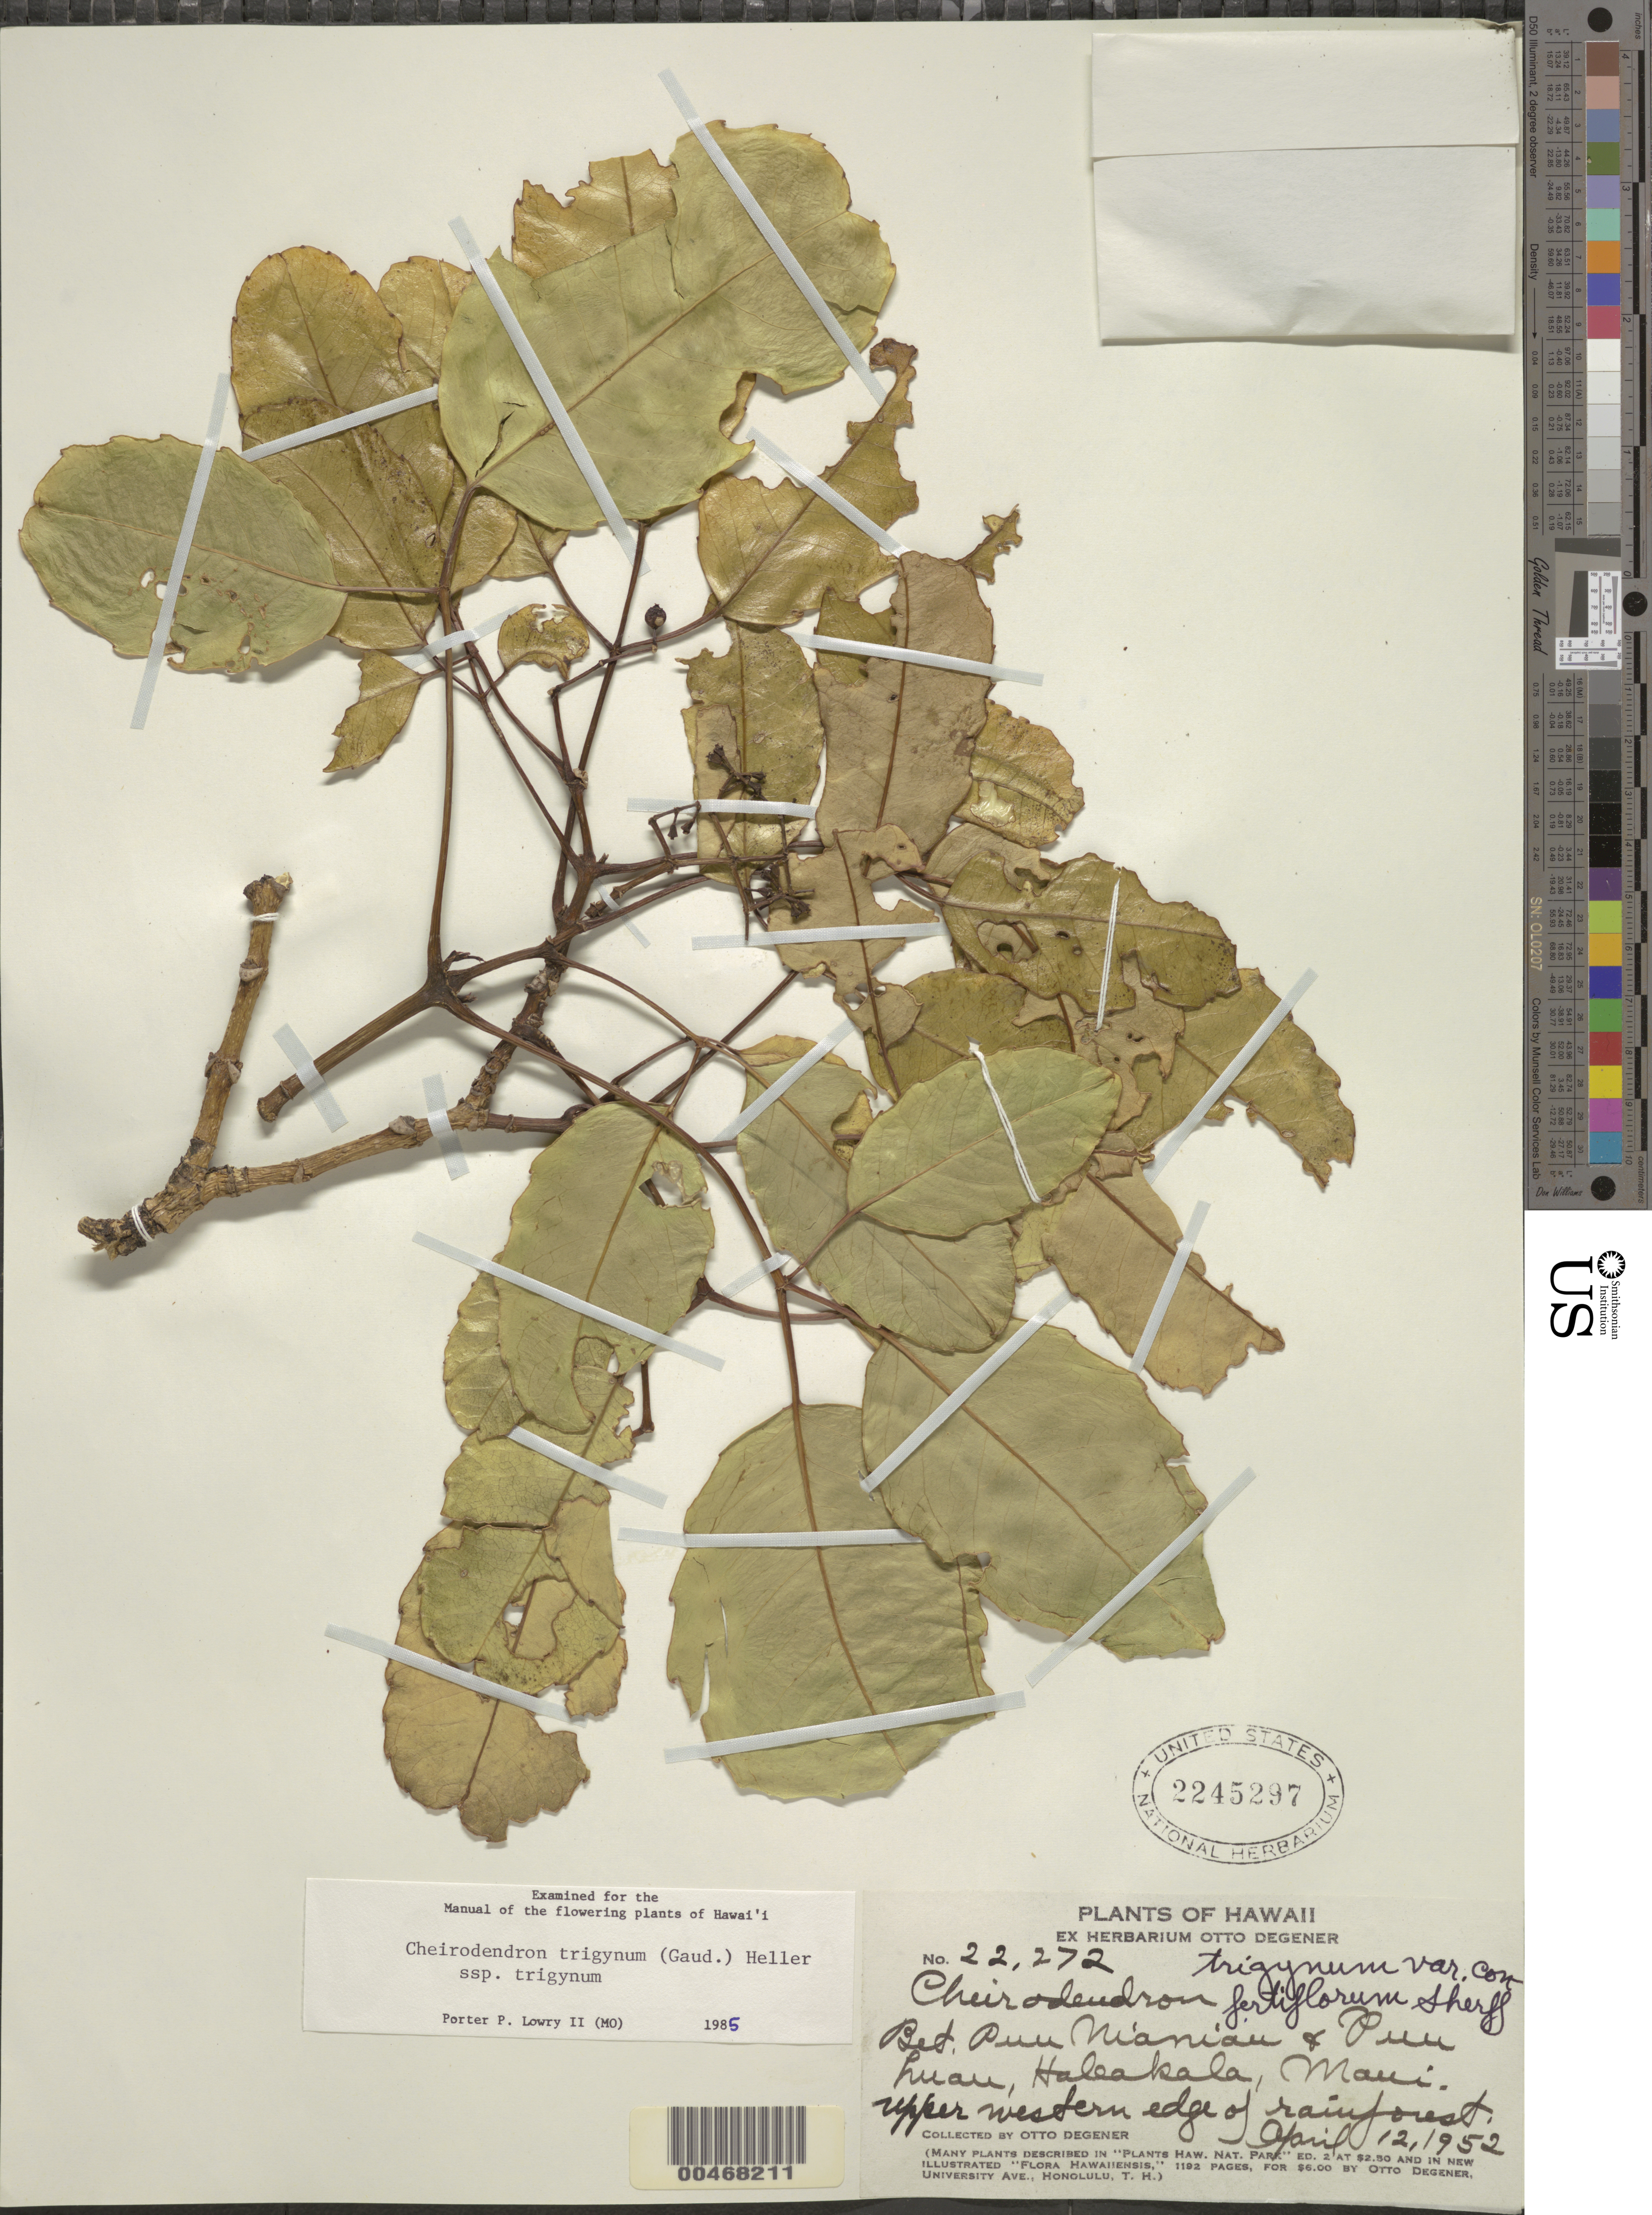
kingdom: Plantae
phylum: Tracheophyta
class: Magnoliopsida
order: Apiales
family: Araliaceae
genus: Cheirodendron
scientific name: Cheirodendron trigynum subsp. trigynum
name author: (Gaudich.) A. Heller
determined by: Lowry, P. P., (MO), Missouri Botanical Garden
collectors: O. Degener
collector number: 22272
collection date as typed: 12 Apr 1952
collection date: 1952-04-12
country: United States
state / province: Hawaii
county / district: Maui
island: Maui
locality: Between Puu Nianiau and Puu Luau, Haleakala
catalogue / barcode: US 2245297